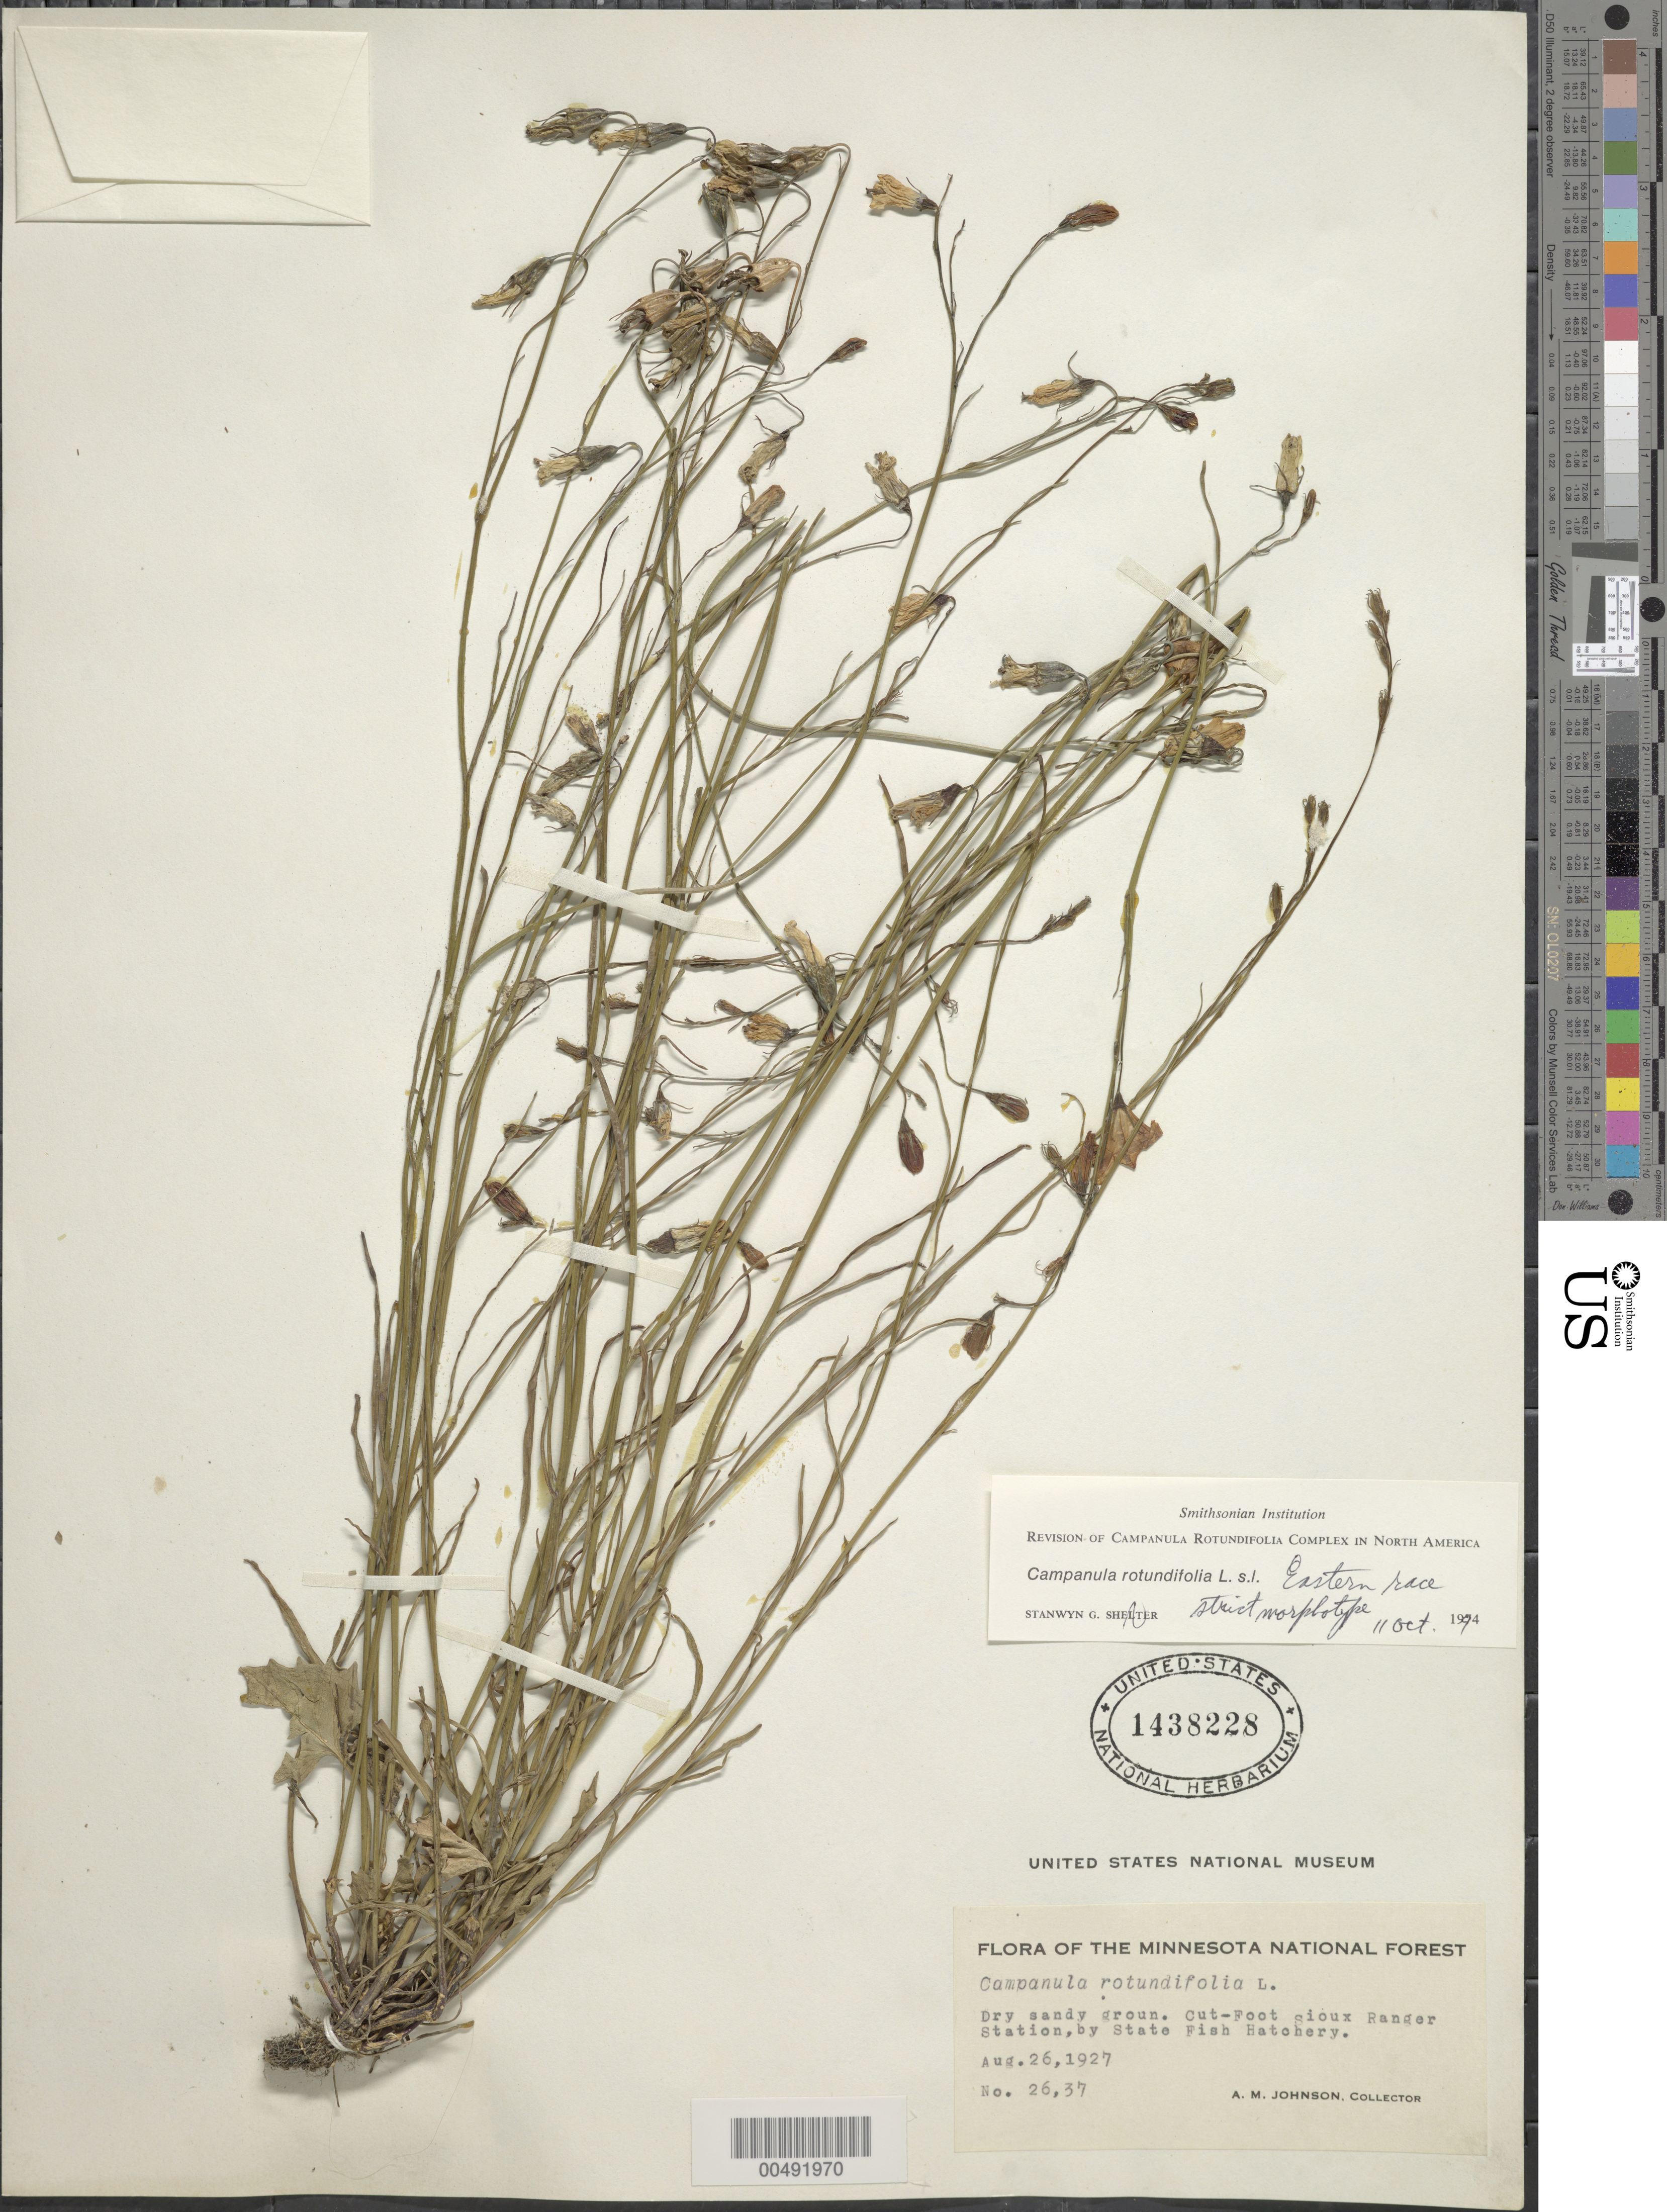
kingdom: Plantae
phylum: Tracheophyta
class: Magnoliopsida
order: Asterales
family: Campanulaceae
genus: Campanula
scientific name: Campanula rotundifolia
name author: L.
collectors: A. M. Johnson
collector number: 26,37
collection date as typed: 26 Aug 1927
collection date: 1927-08-26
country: United States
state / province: Minnesota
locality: Minnesota National Forest, Cut-Foot Sioux Ranger Station, by State Fish Hatchery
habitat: dry sandy ground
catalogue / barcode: US 1438228